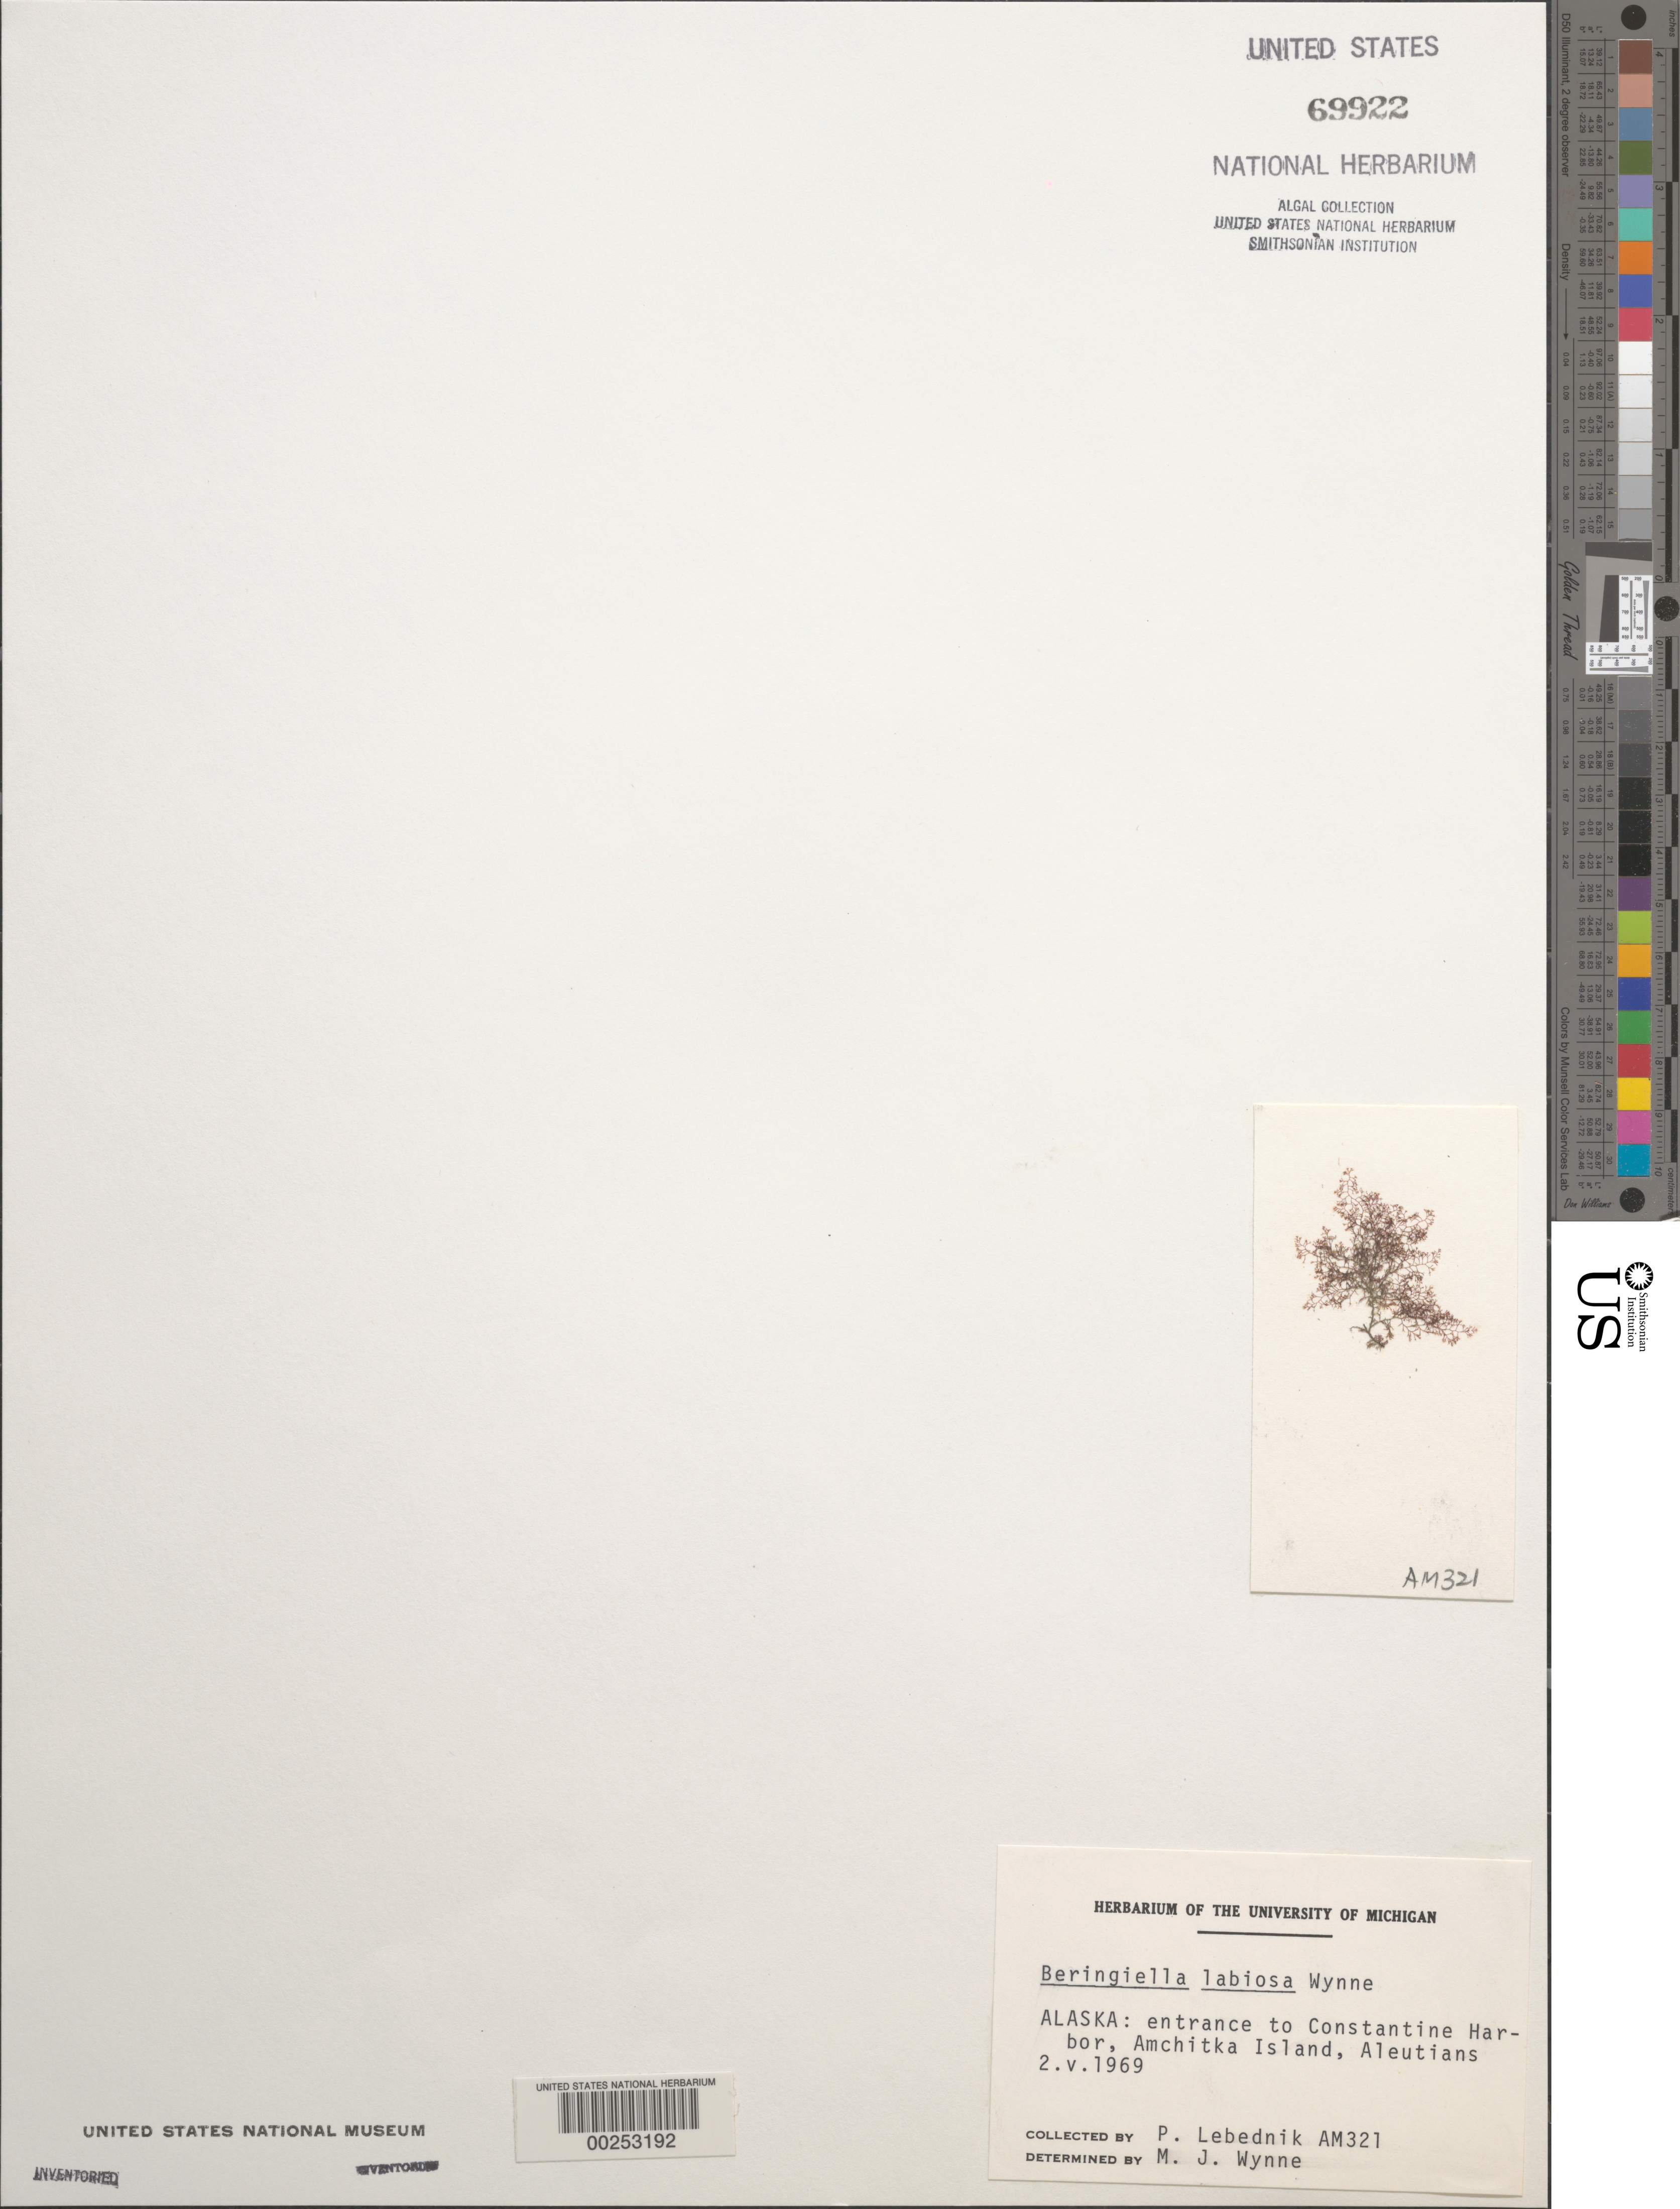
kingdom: Plantae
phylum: Rhodophyta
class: Florideophyceae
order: Ceramiales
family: Rhodomelaceae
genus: Beringiella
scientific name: Beringiella labiosa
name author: M.J. Wynne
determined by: Wynne, M. J.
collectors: P. Lebednik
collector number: Am321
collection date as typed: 02 May 1969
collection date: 1969-05-02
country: United States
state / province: Alaska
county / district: Aleutian Islands Division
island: Amchitka Island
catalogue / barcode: US 69922